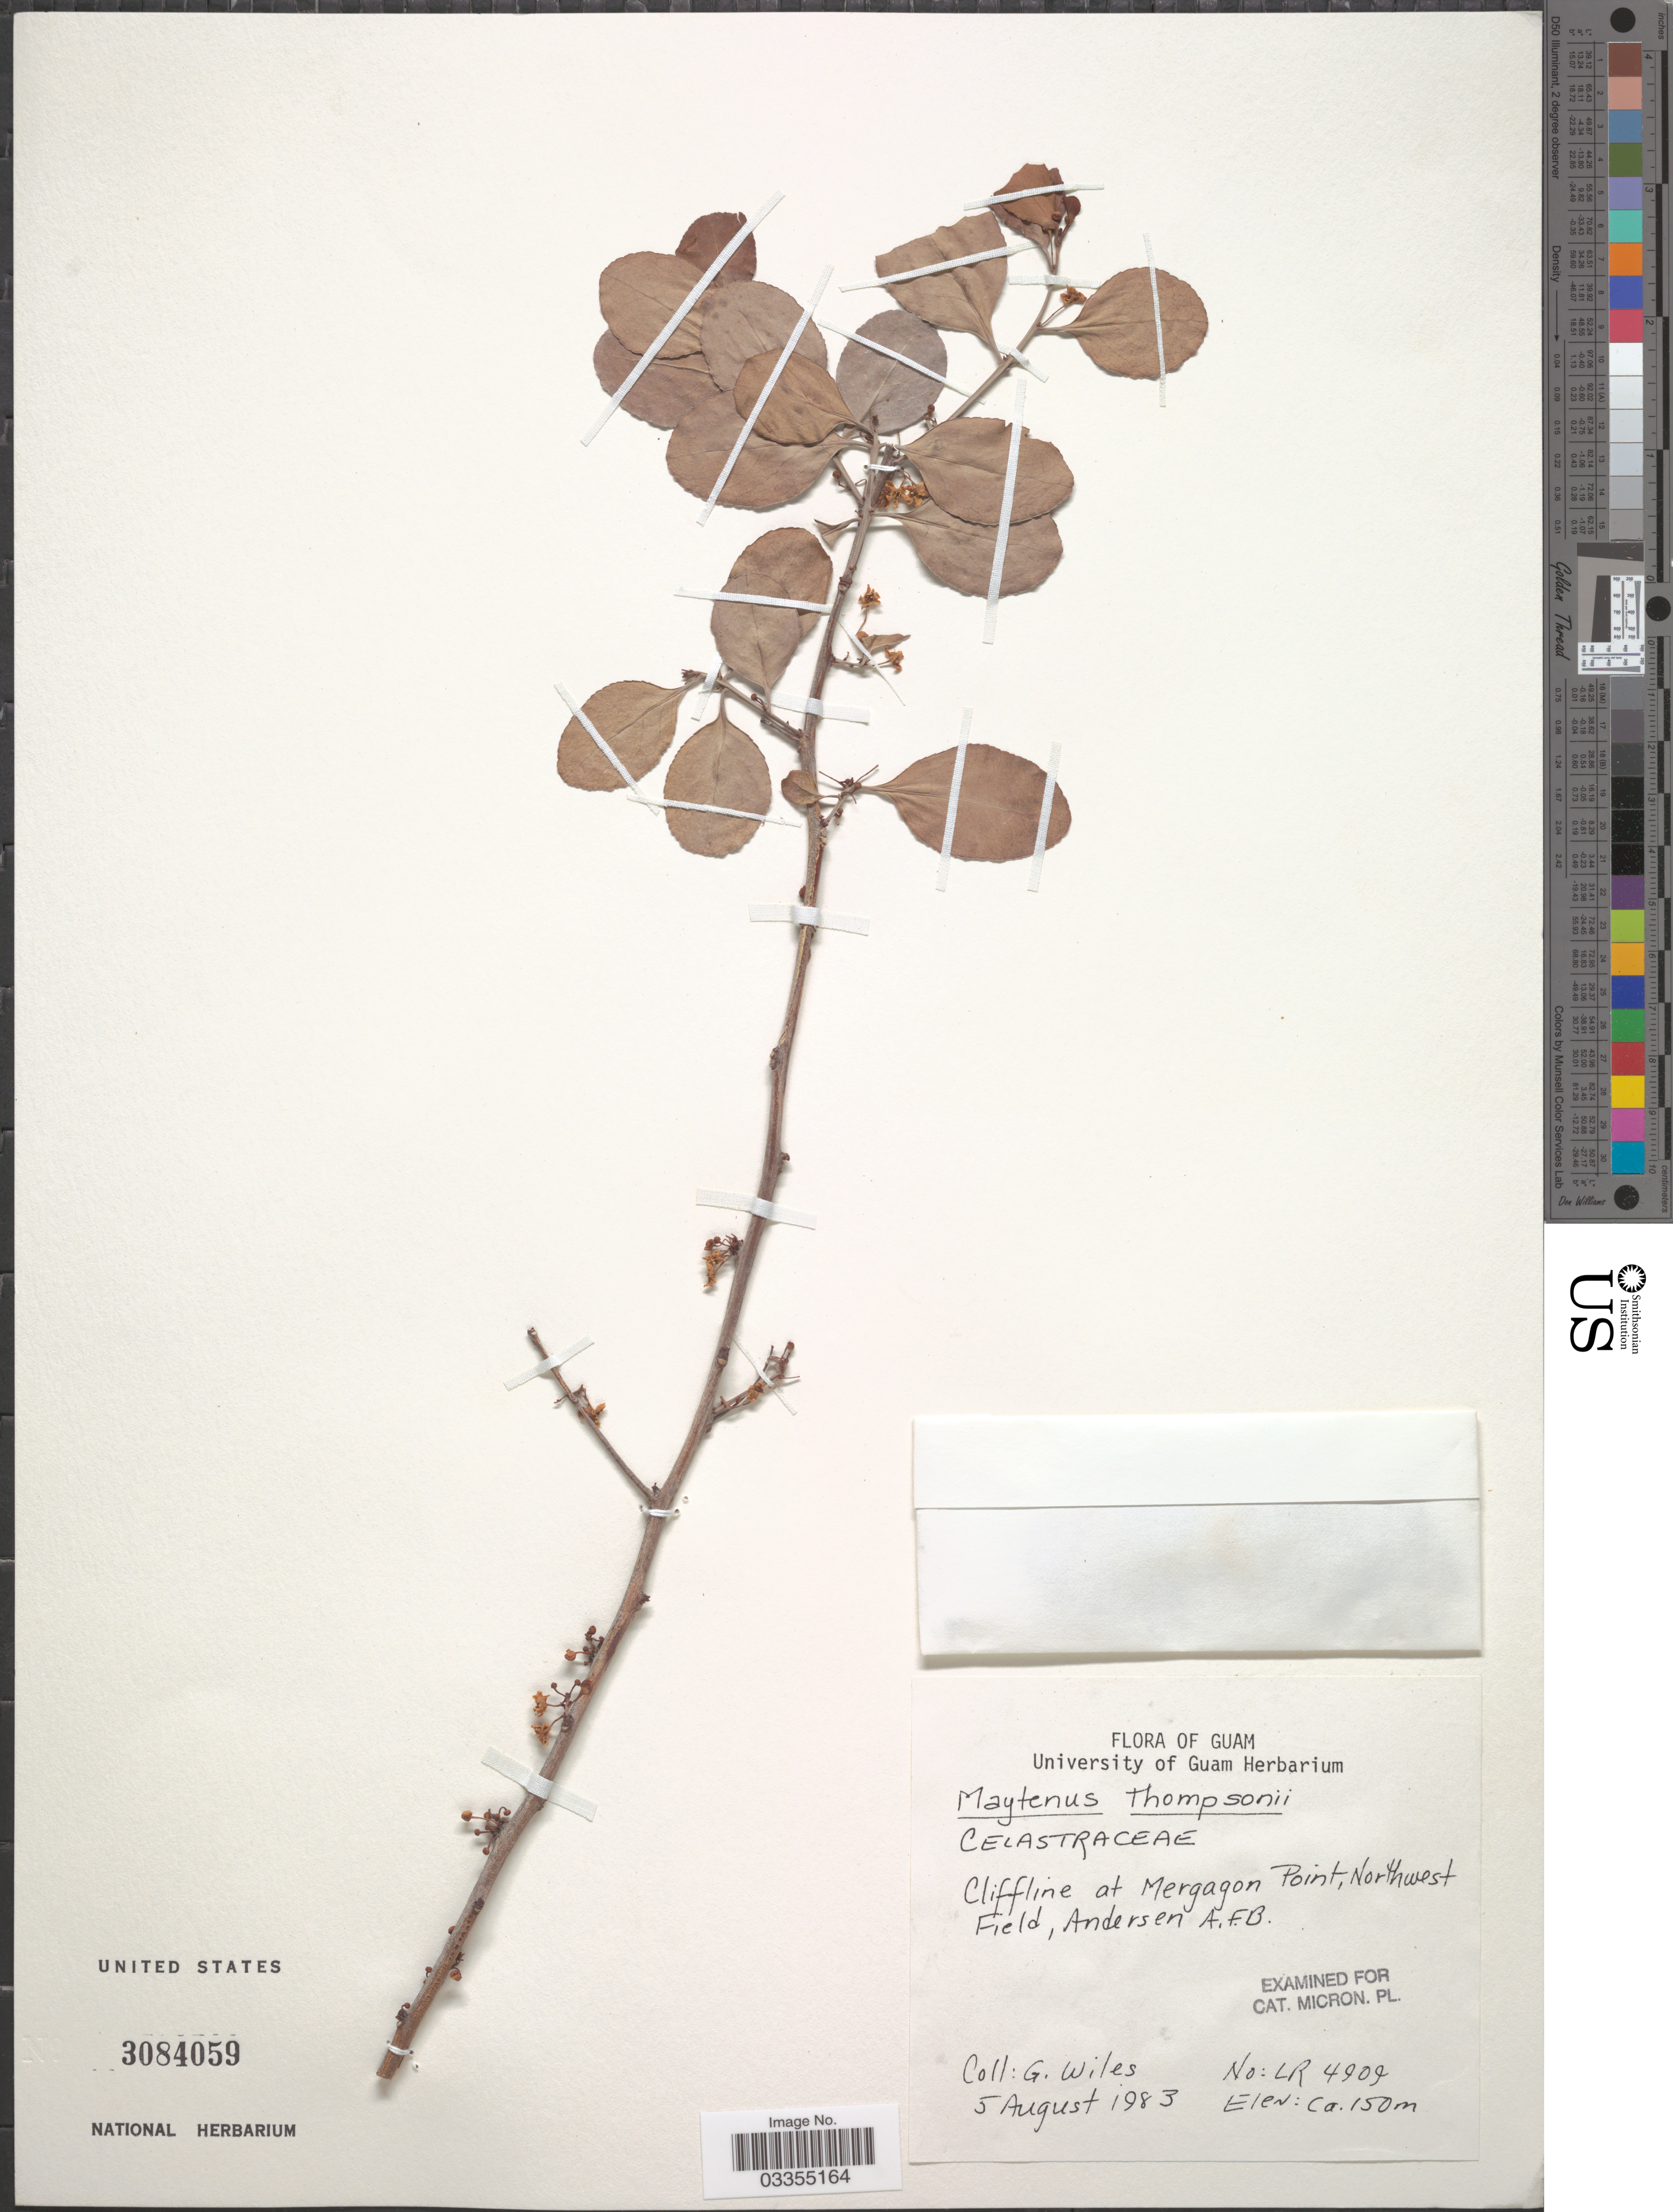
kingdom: Plantae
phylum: Tracheophyta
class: Magnoliopsida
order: Celastrales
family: Celastraceae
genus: Gymnosporia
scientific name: Gymnosporia thompsonii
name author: Merr.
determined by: Wagner, W. L., (BOT), Smithsonian Institution - National Museum of Natural History (UNITED STATES)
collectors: G. Wiles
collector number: LR 4909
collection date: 1983-08-05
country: Guam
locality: Cliffline at Mergagon Point, Northwest Field, Andersen, A.F.B.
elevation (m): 150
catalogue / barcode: US 3084059